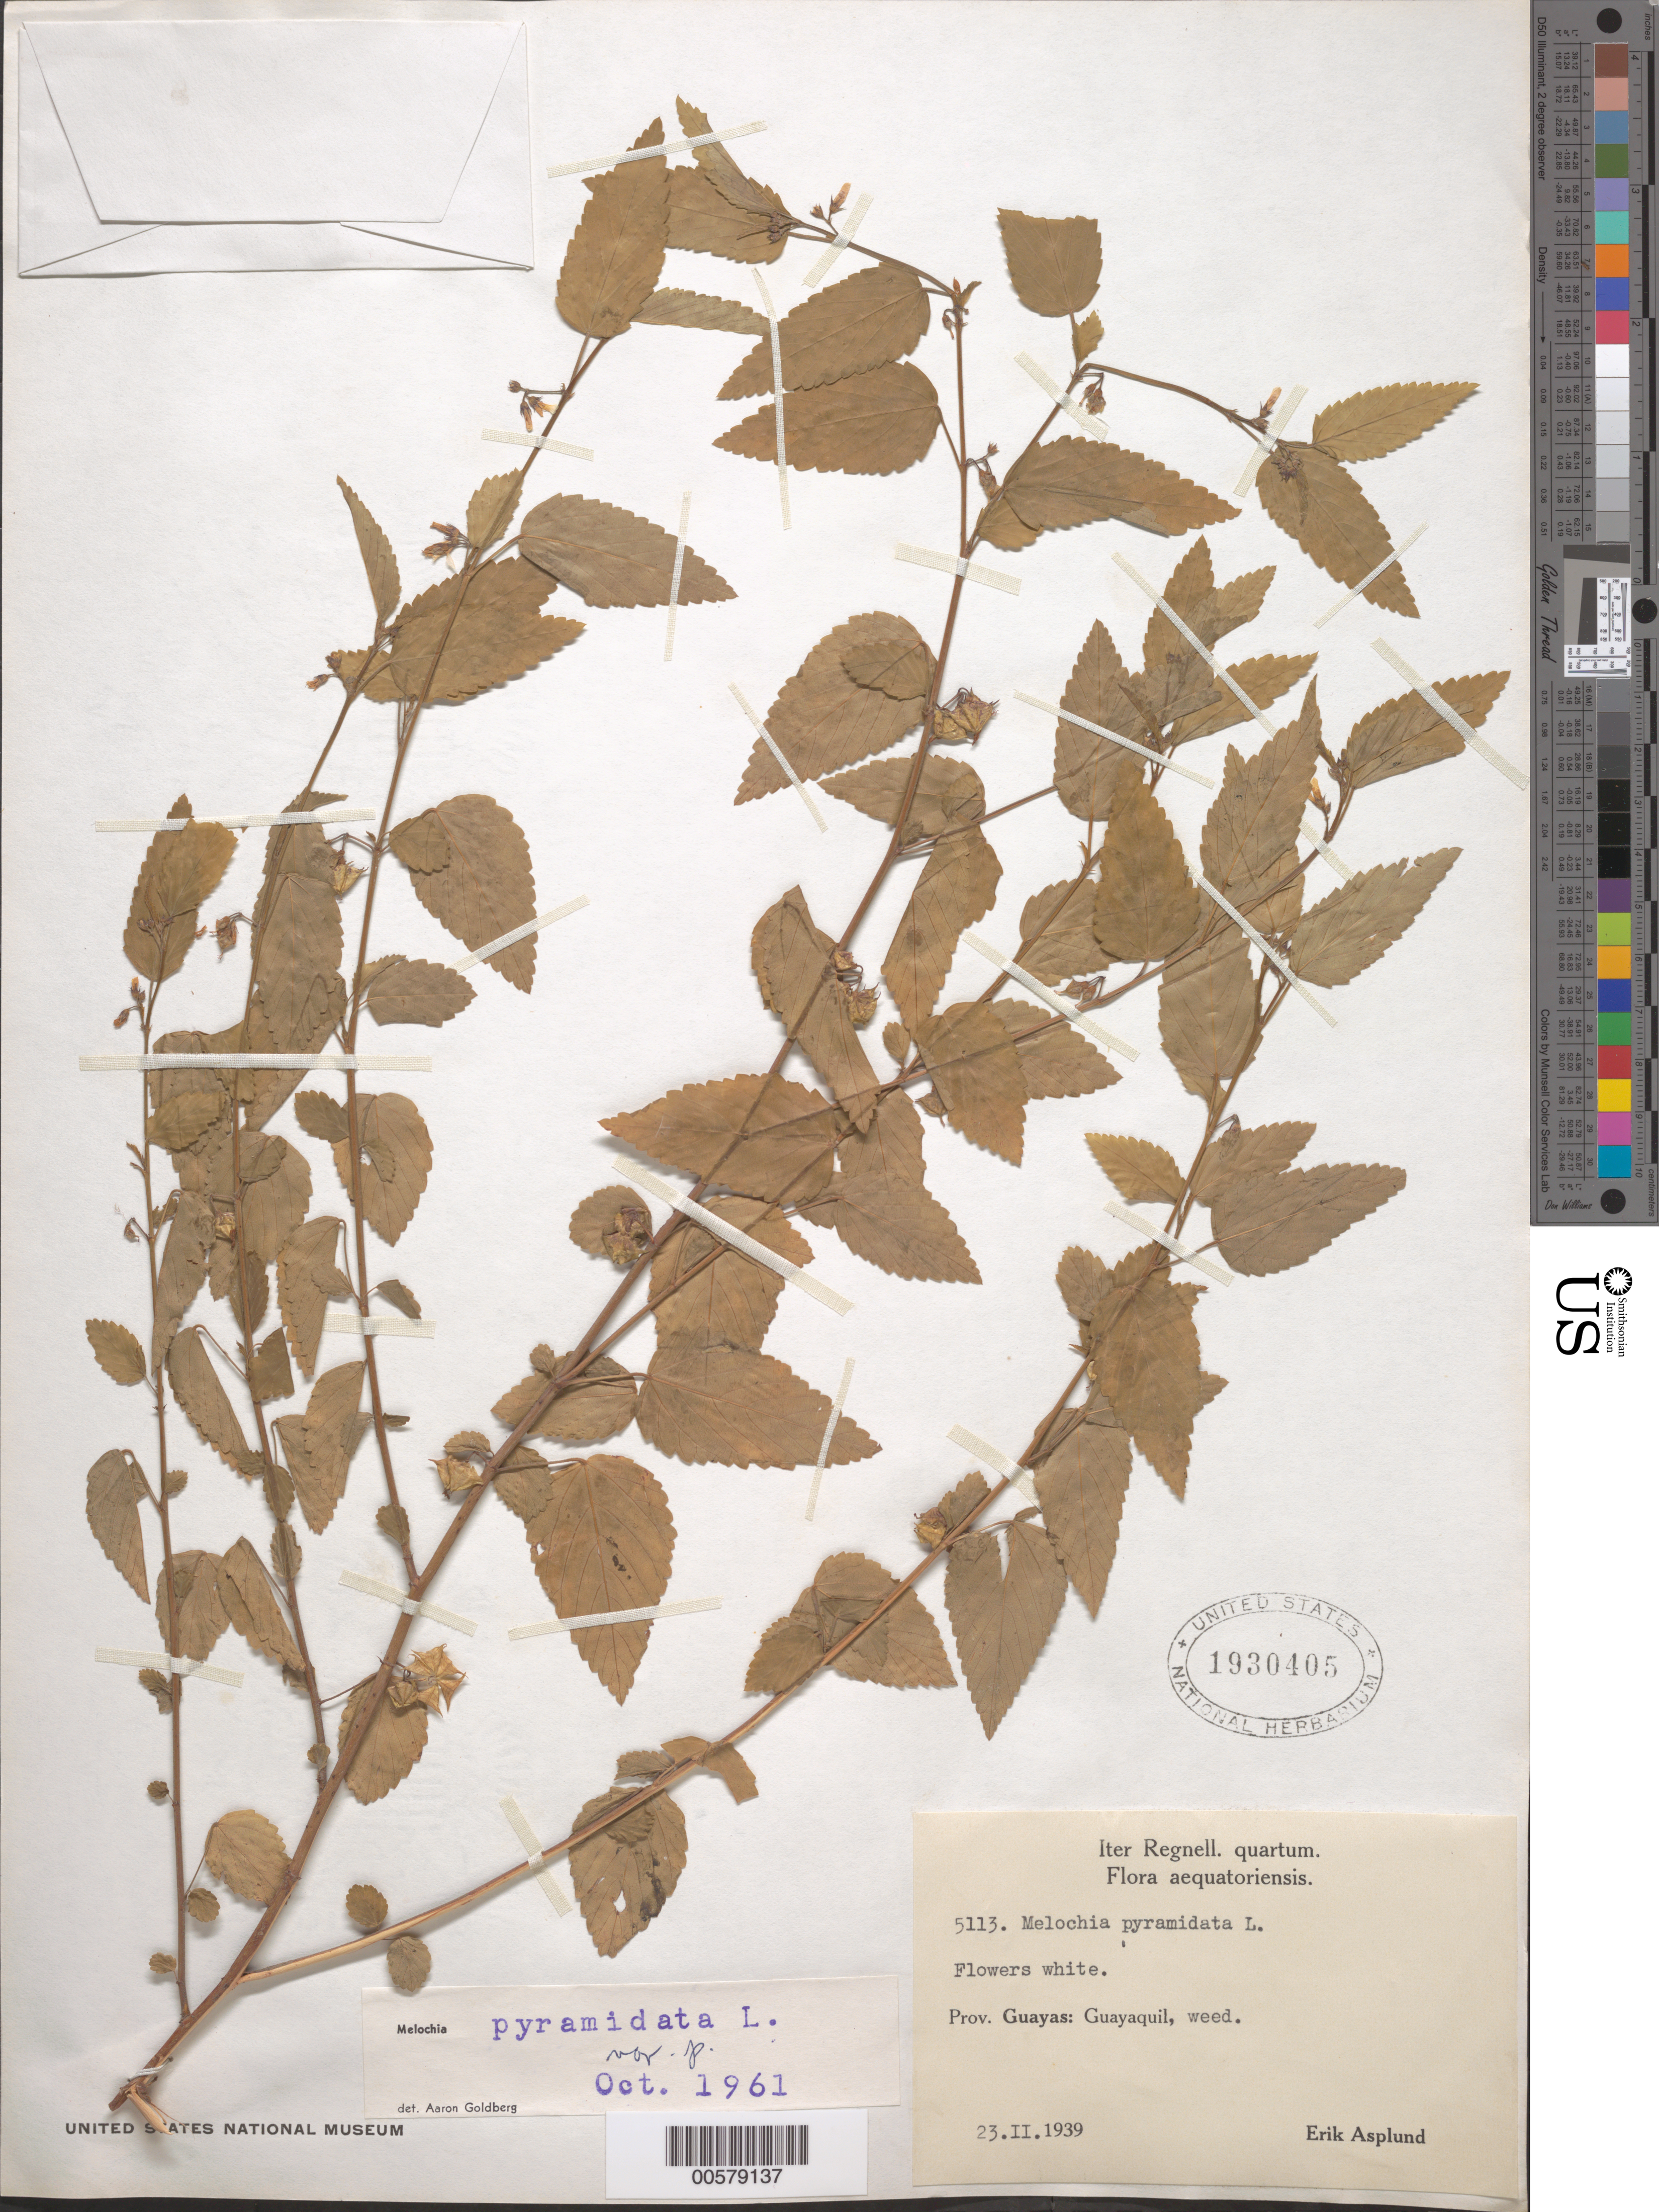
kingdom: Plantae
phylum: Tracheophyta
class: Magnoliopsida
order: Malvales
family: Malvaceae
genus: Melochia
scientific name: Melochia pyramidata var. pyramidata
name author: L.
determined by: Goldberg, Aaron, (US), NMNH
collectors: E. Asplund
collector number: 5113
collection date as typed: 23 Feb 1939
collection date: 1939-02-23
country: Ecuador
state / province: Guayas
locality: Guayaquil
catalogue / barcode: US 1930405